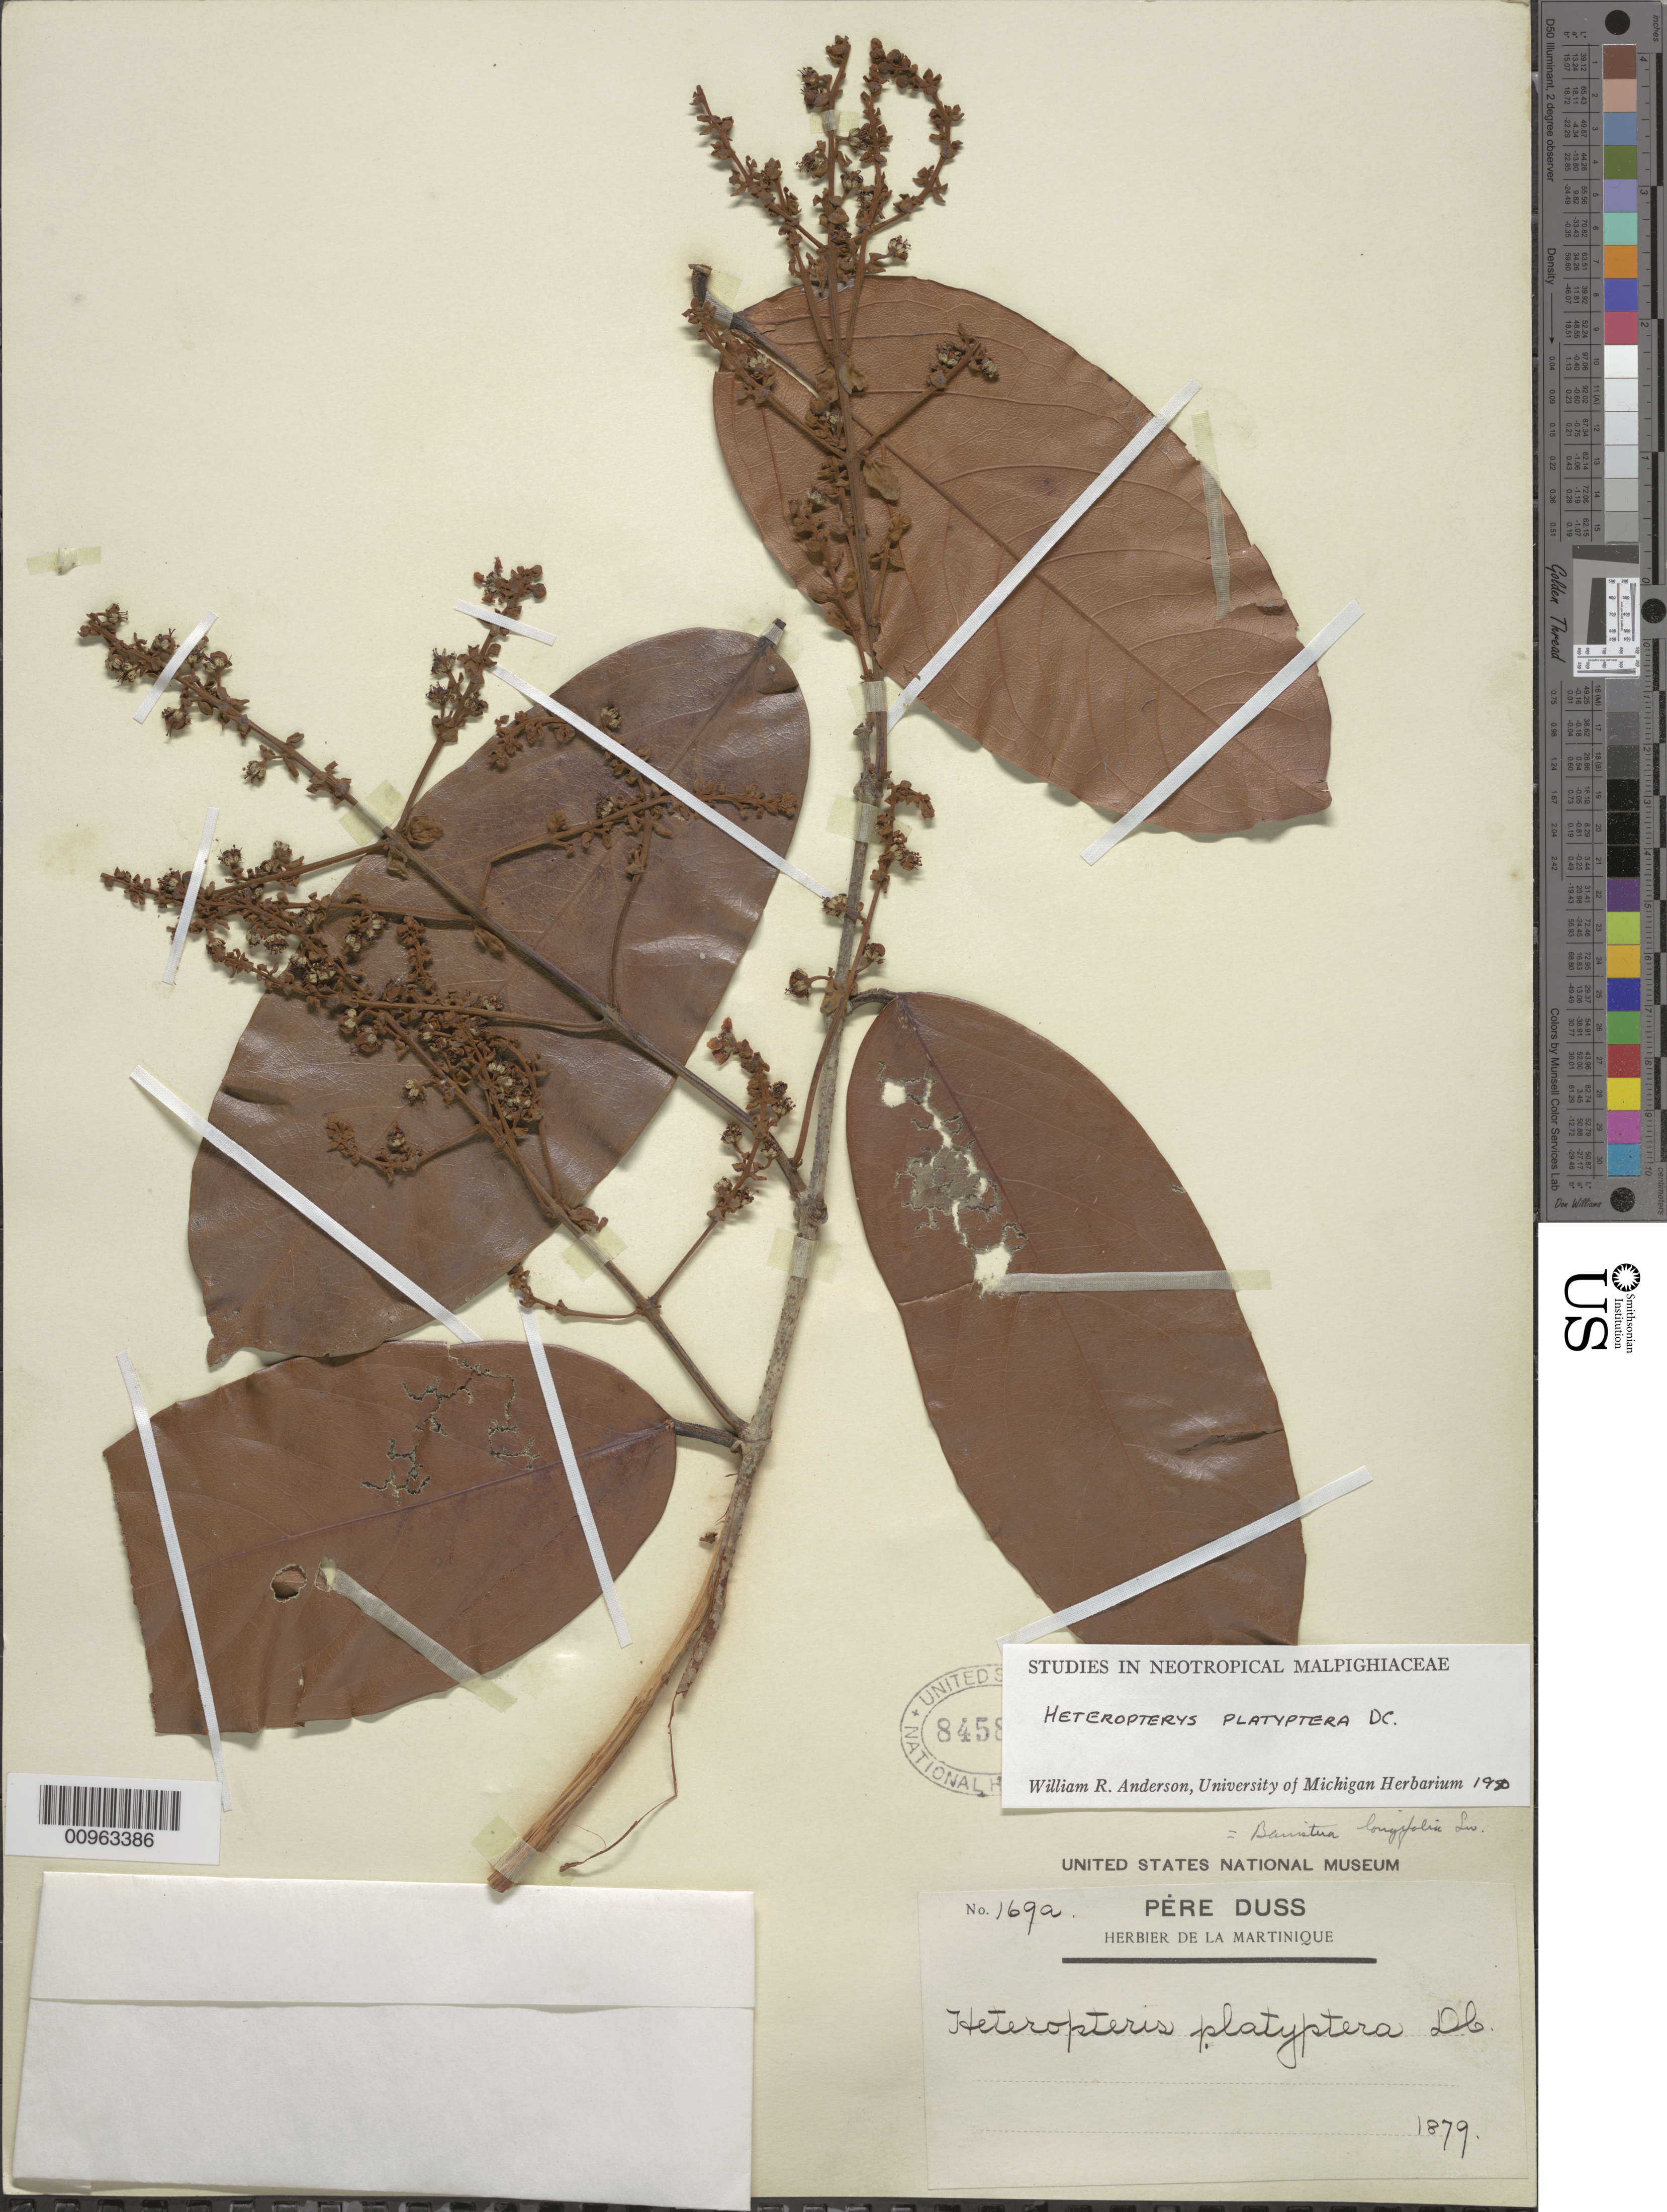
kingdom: Plantae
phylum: Tracheophyta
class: Magnoliopsida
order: Malpighiales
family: Malpighiaceae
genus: Heteropterys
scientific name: Heteropterys platyptera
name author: DC.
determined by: Anderson, W. R., (MICH), University of Michigan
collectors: Père Duss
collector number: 169A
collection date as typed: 1879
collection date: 1879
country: Martinique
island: Martinique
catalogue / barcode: US 845812